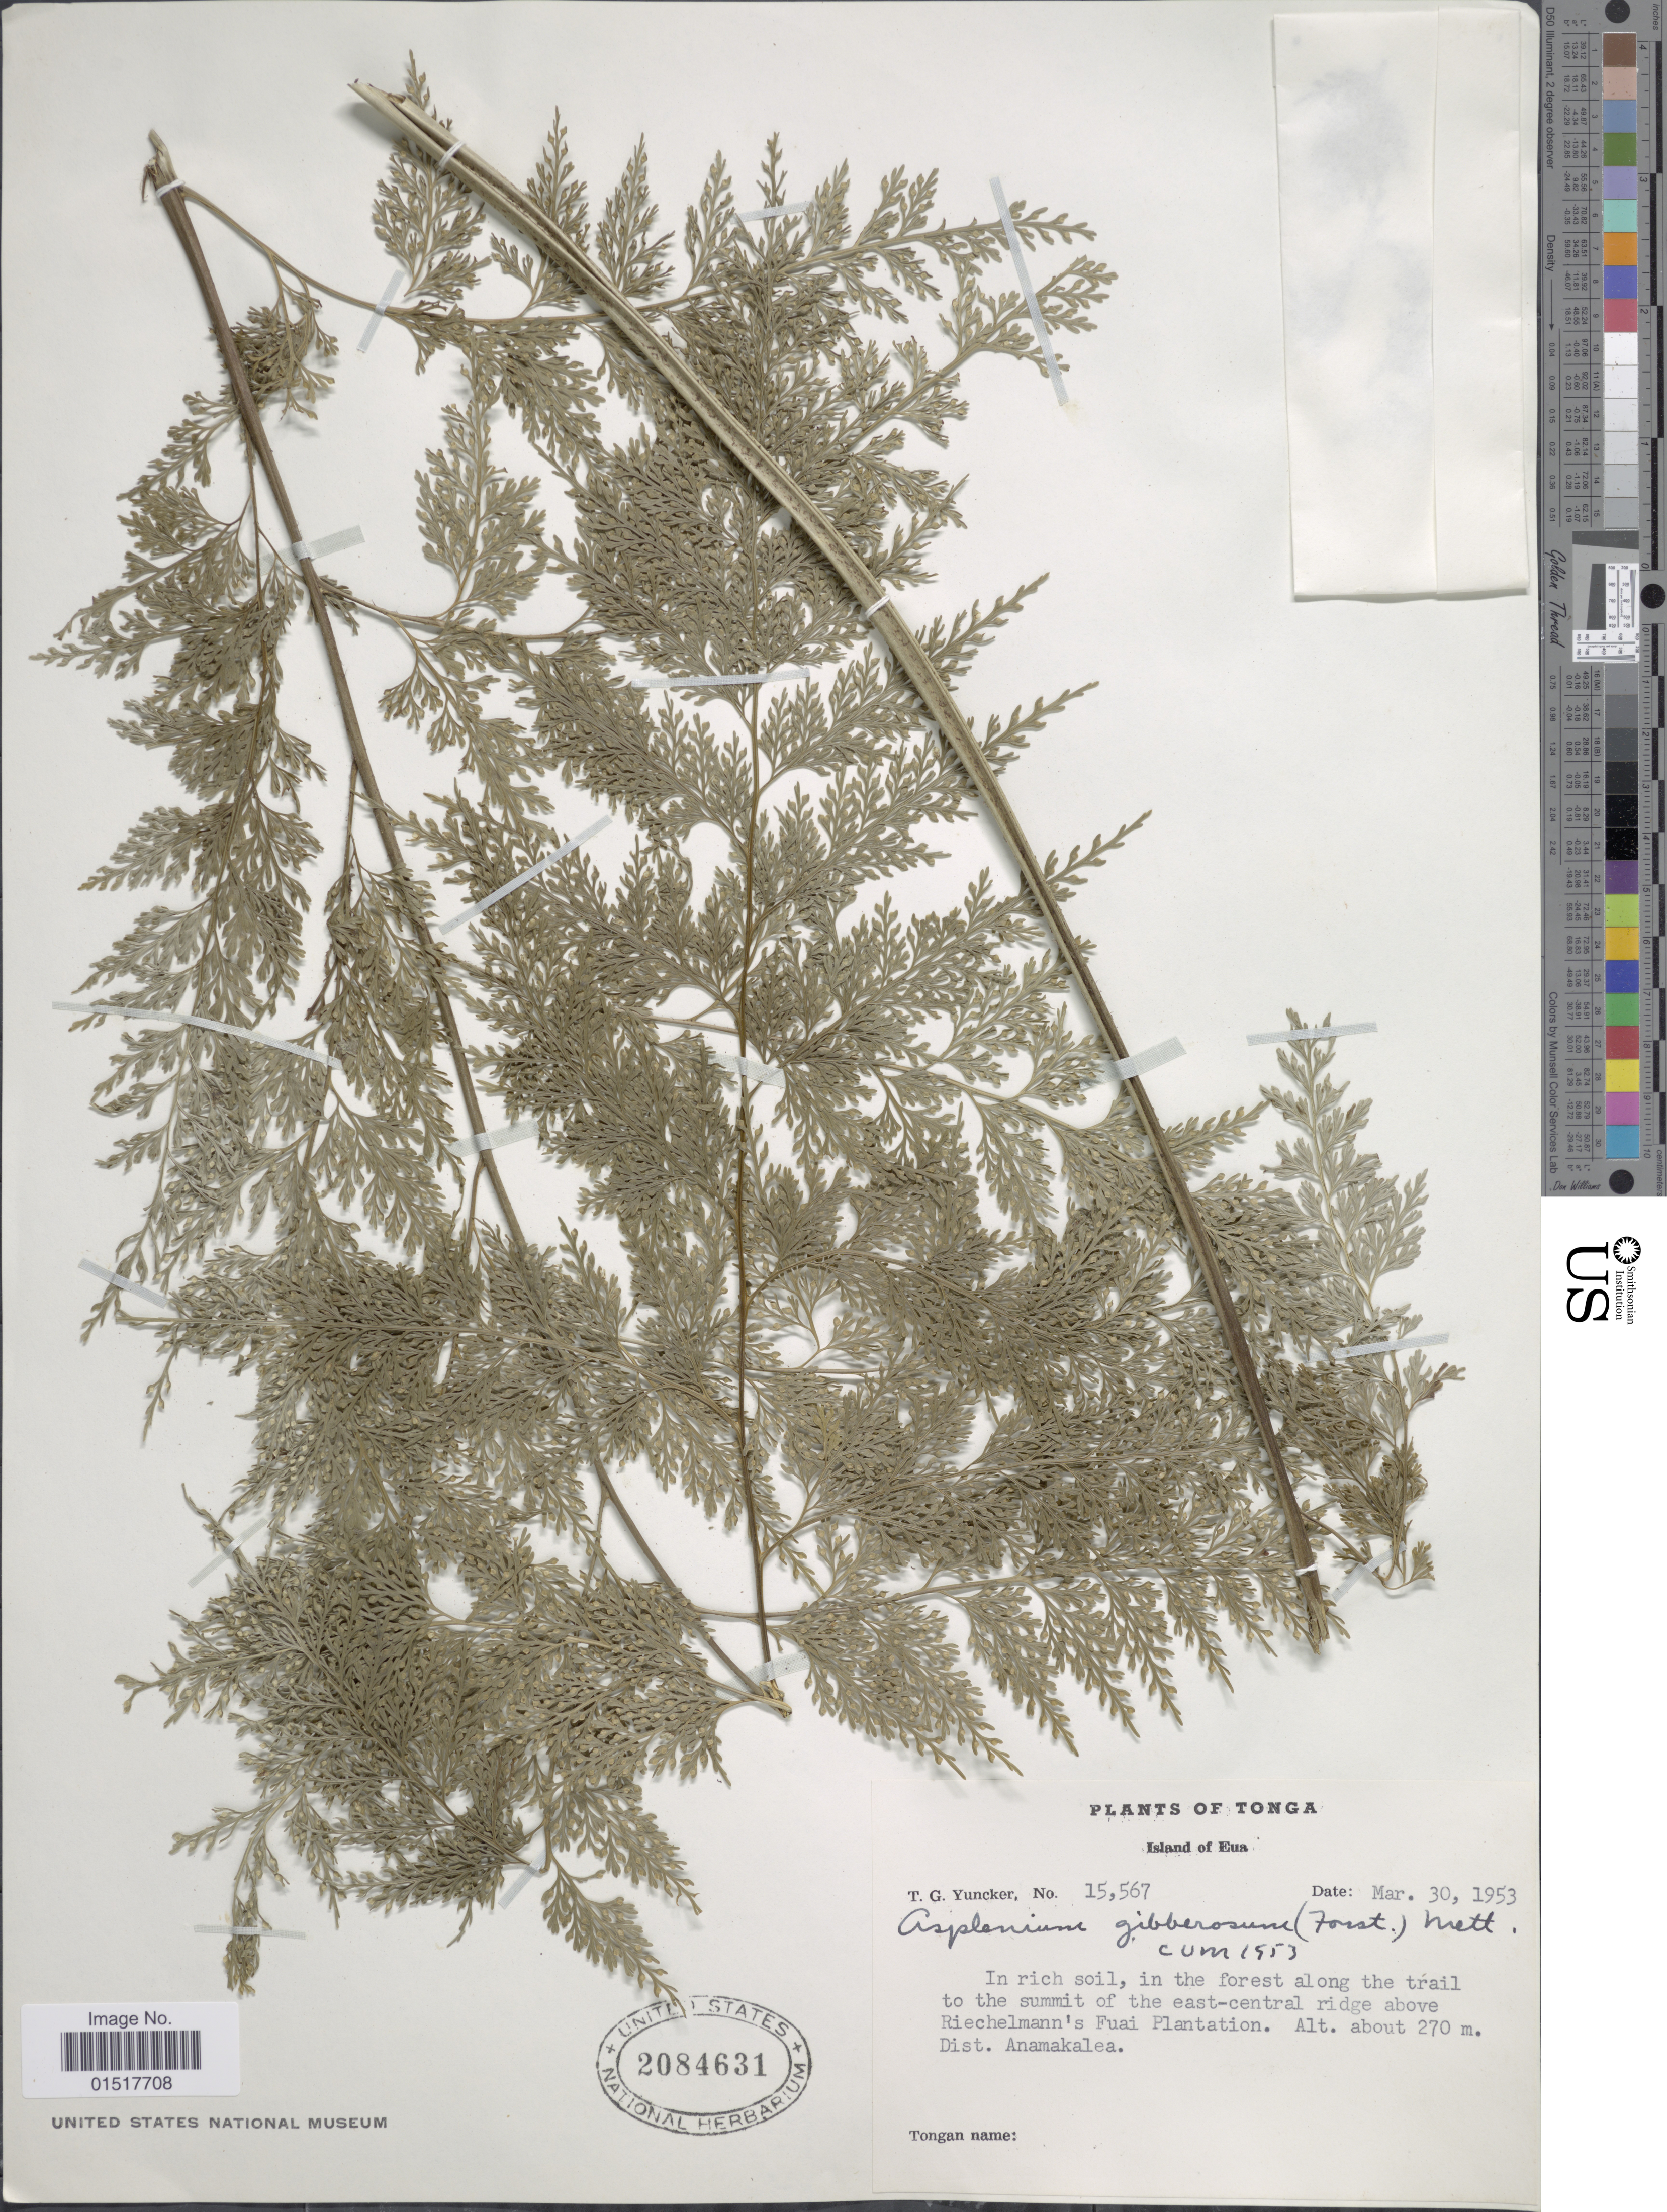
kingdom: Plantae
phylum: Tracheophyta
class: Polypodiopsida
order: Polypodiales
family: Aspleniaceae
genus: Asplenium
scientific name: Asplenium gibberosum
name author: (G. Forst.) Mett.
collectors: T. G. Yuncker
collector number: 15567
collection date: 1953-03-30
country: Tonga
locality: Island of Eua. In rich soil, in the forest along the trail to the summit of the east-central ridge above Riechelmann's Fuai Plantation. Dist. Anamakalea.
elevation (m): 270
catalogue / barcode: US 2084631